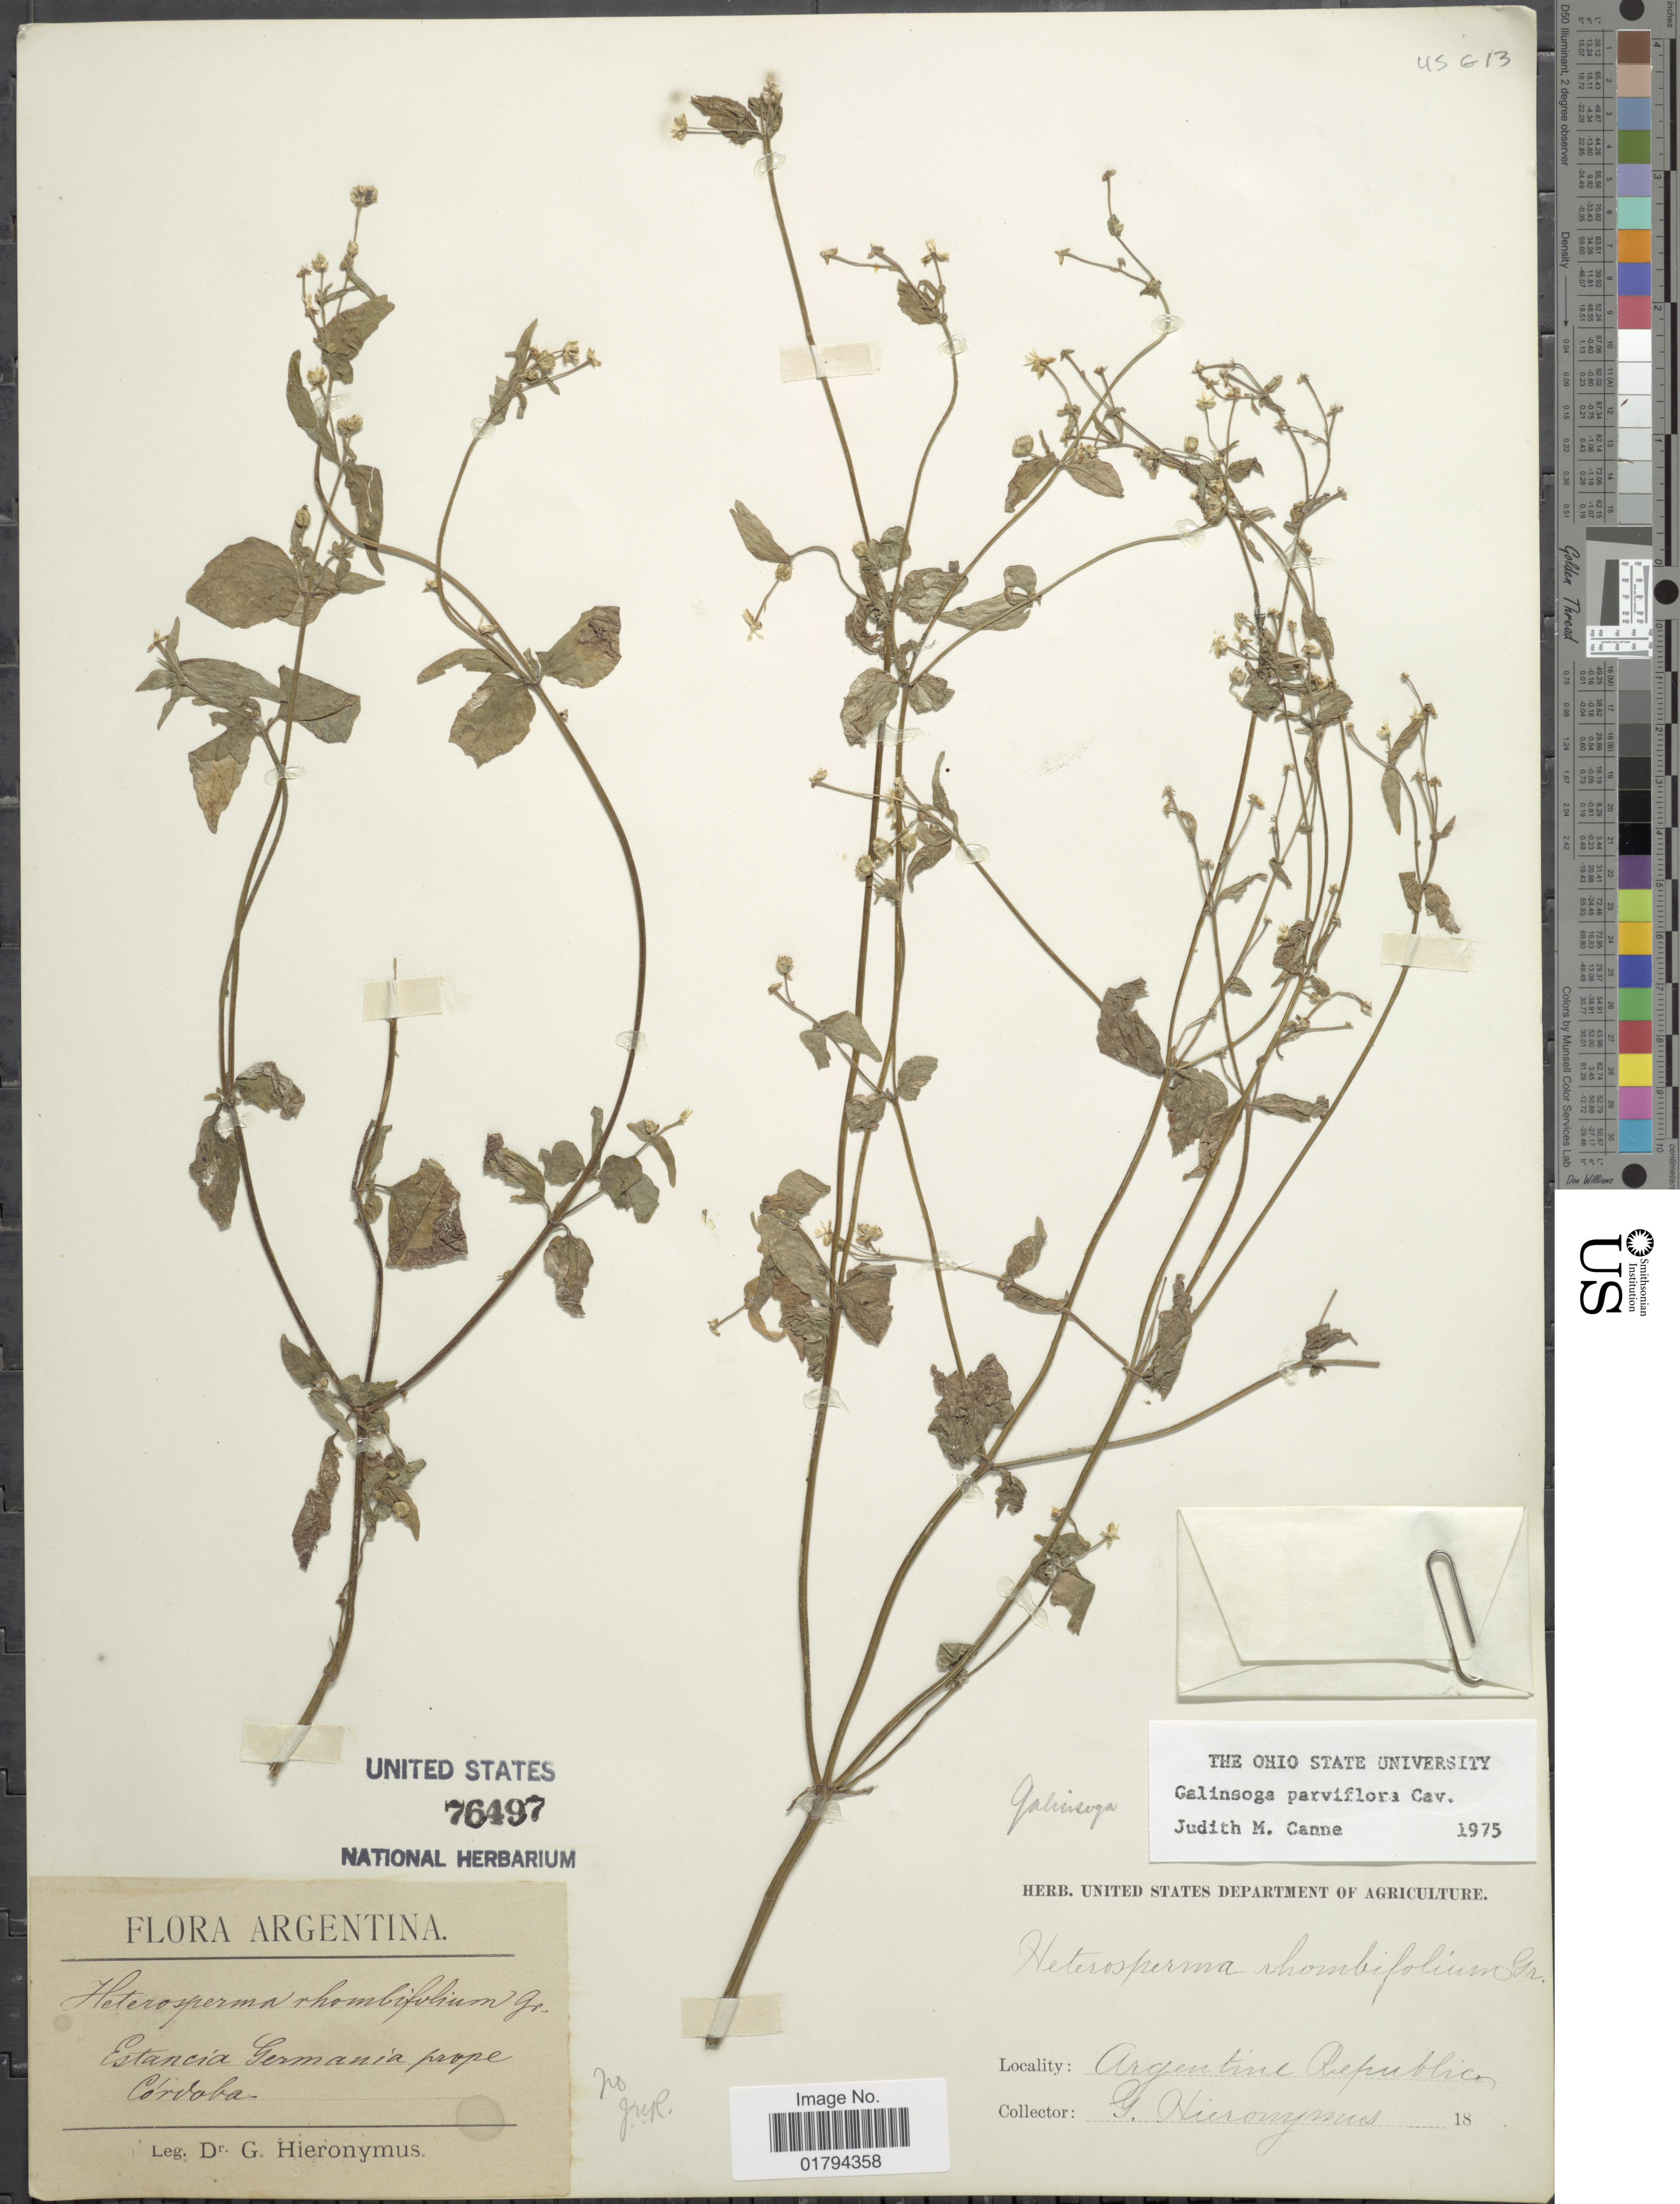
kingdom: Plantae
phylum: Tracheophyta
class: Magnoliopsida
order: Asterales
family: Asteraceae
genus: Galinsoga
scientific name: Galinsoga parviflora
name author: Cav.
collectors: G. H. Hieronymus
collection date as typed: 18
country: Argentina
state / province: Cordoba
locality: Estancia Germania prope Cordoba.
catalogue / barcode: US 76497